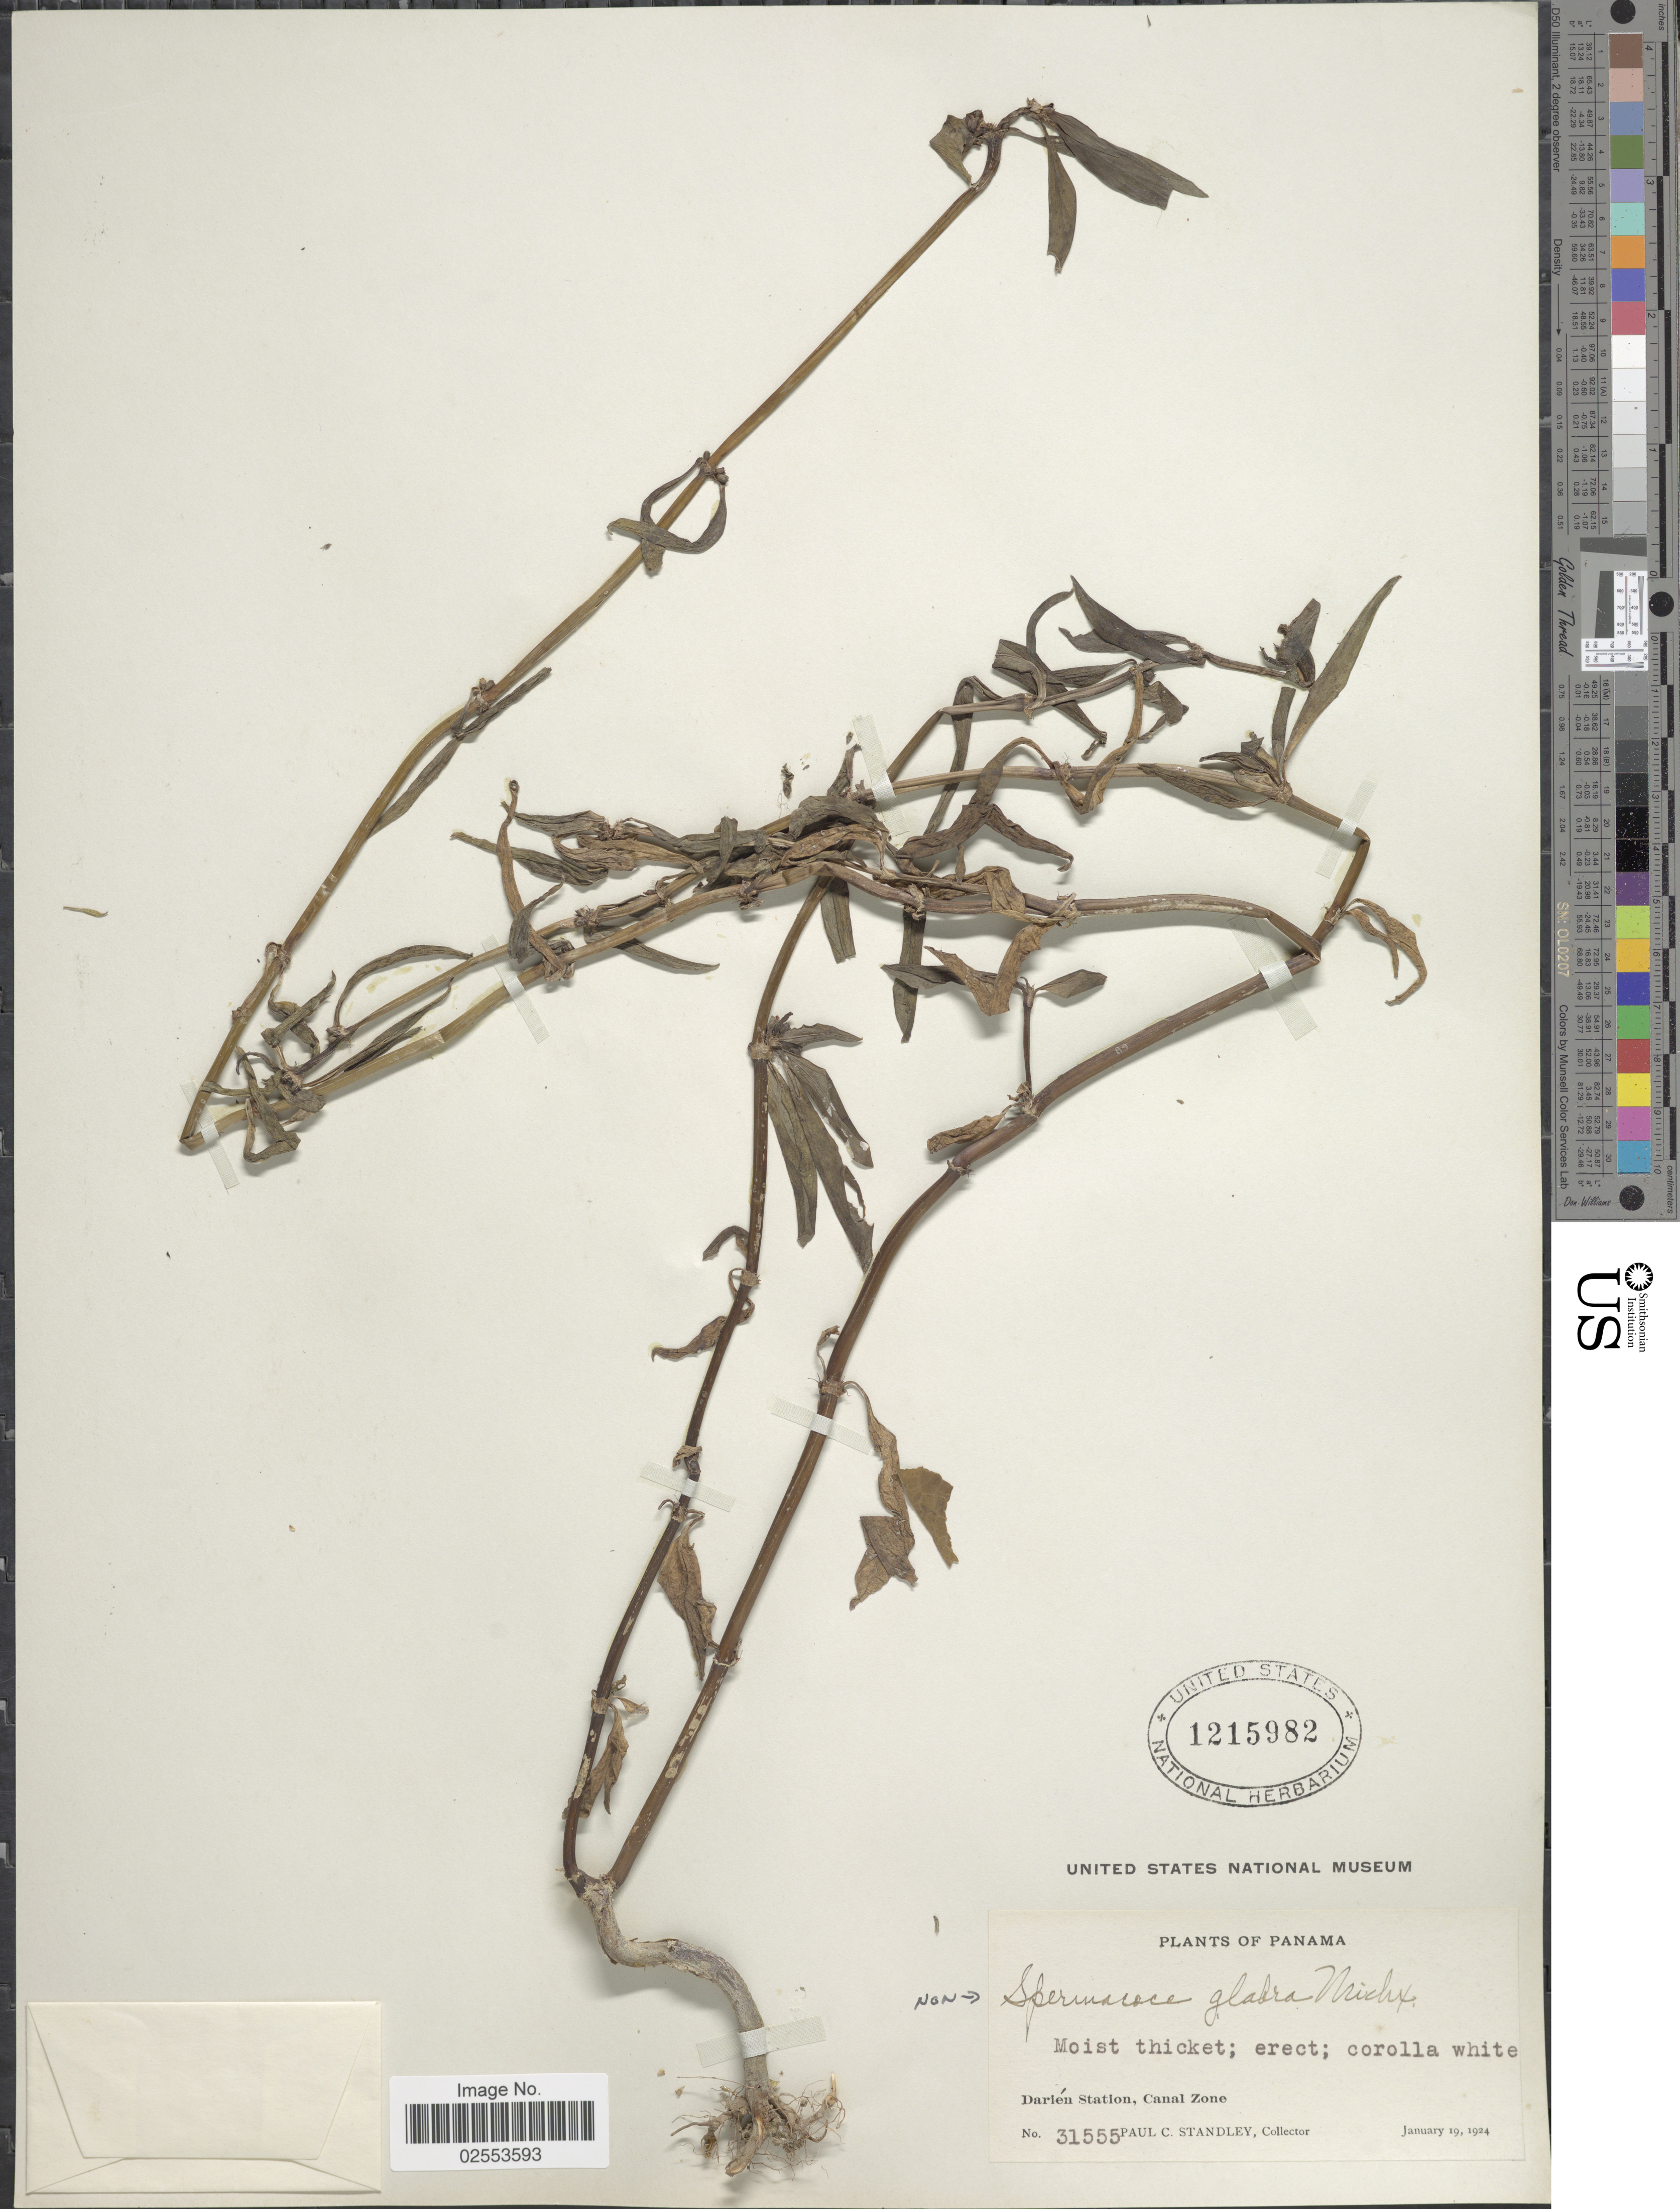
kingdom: Plantae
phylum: Tracheophyta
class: Magnoliopsida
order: Gentianales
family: Rubiaceae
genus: Spermacoce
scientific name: Spermacoce tenuior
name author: L.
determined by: Florentin, Mariela Nunez, (CTES), Instituto de Botanica del Nordeste (ARGENTINA)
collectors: P. C. Standley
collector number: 31555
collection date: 1924-01-19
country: Panama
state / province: Colón / Panamá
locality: Darién Station, Canal Zone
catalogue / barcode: US 1215982